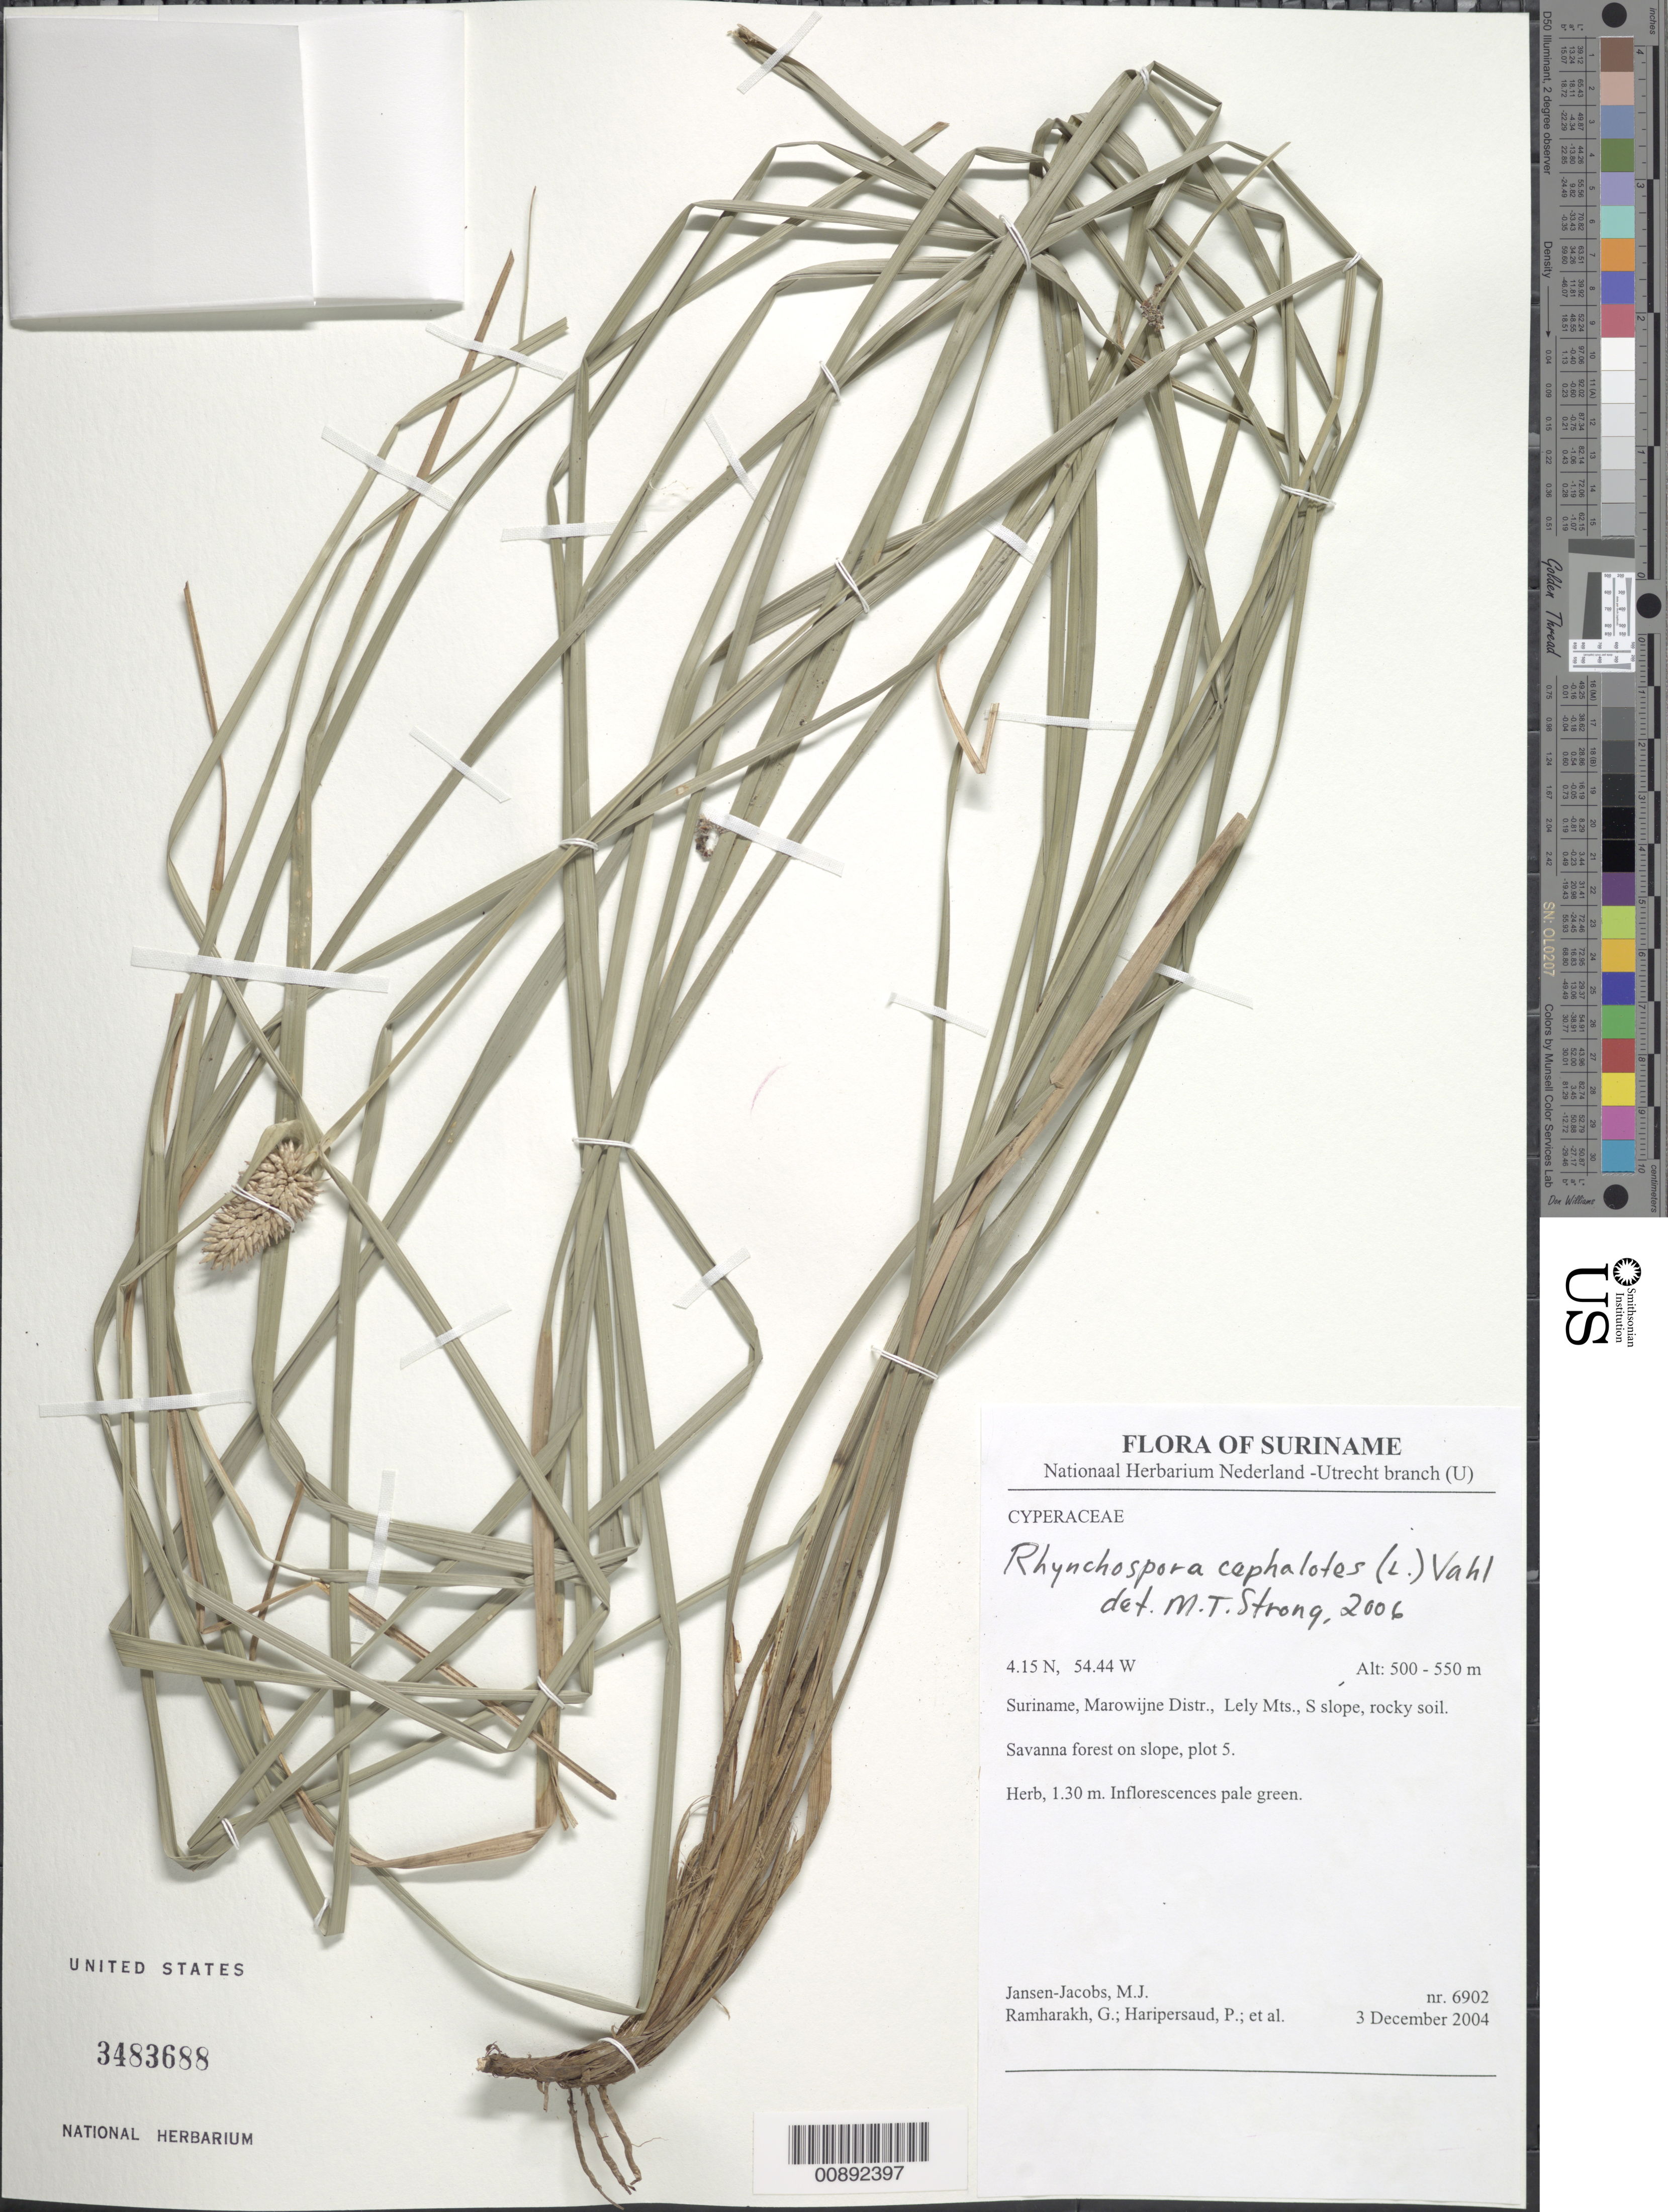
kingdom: Plantae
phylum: Tracheophyta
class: Liliopsida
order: Poales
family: Cyperaceae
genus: Rhynchospora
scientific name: Rhynchospora cephalotes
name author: (L.) Vahl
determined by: Strong, M. T., (US), Smithsonian Institution - National Museum of Natural History (UNITED STATES)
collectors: M. J. Jansen-Jacobs et al.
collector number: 6902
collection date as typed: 3-Dec-04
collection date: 2004-12-03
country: Suriname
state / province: Marowijne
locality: Lely Mts., S slope; plot 5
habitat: Savanna forest on slope; rocky soil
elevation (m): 500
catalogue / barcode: US 3483688